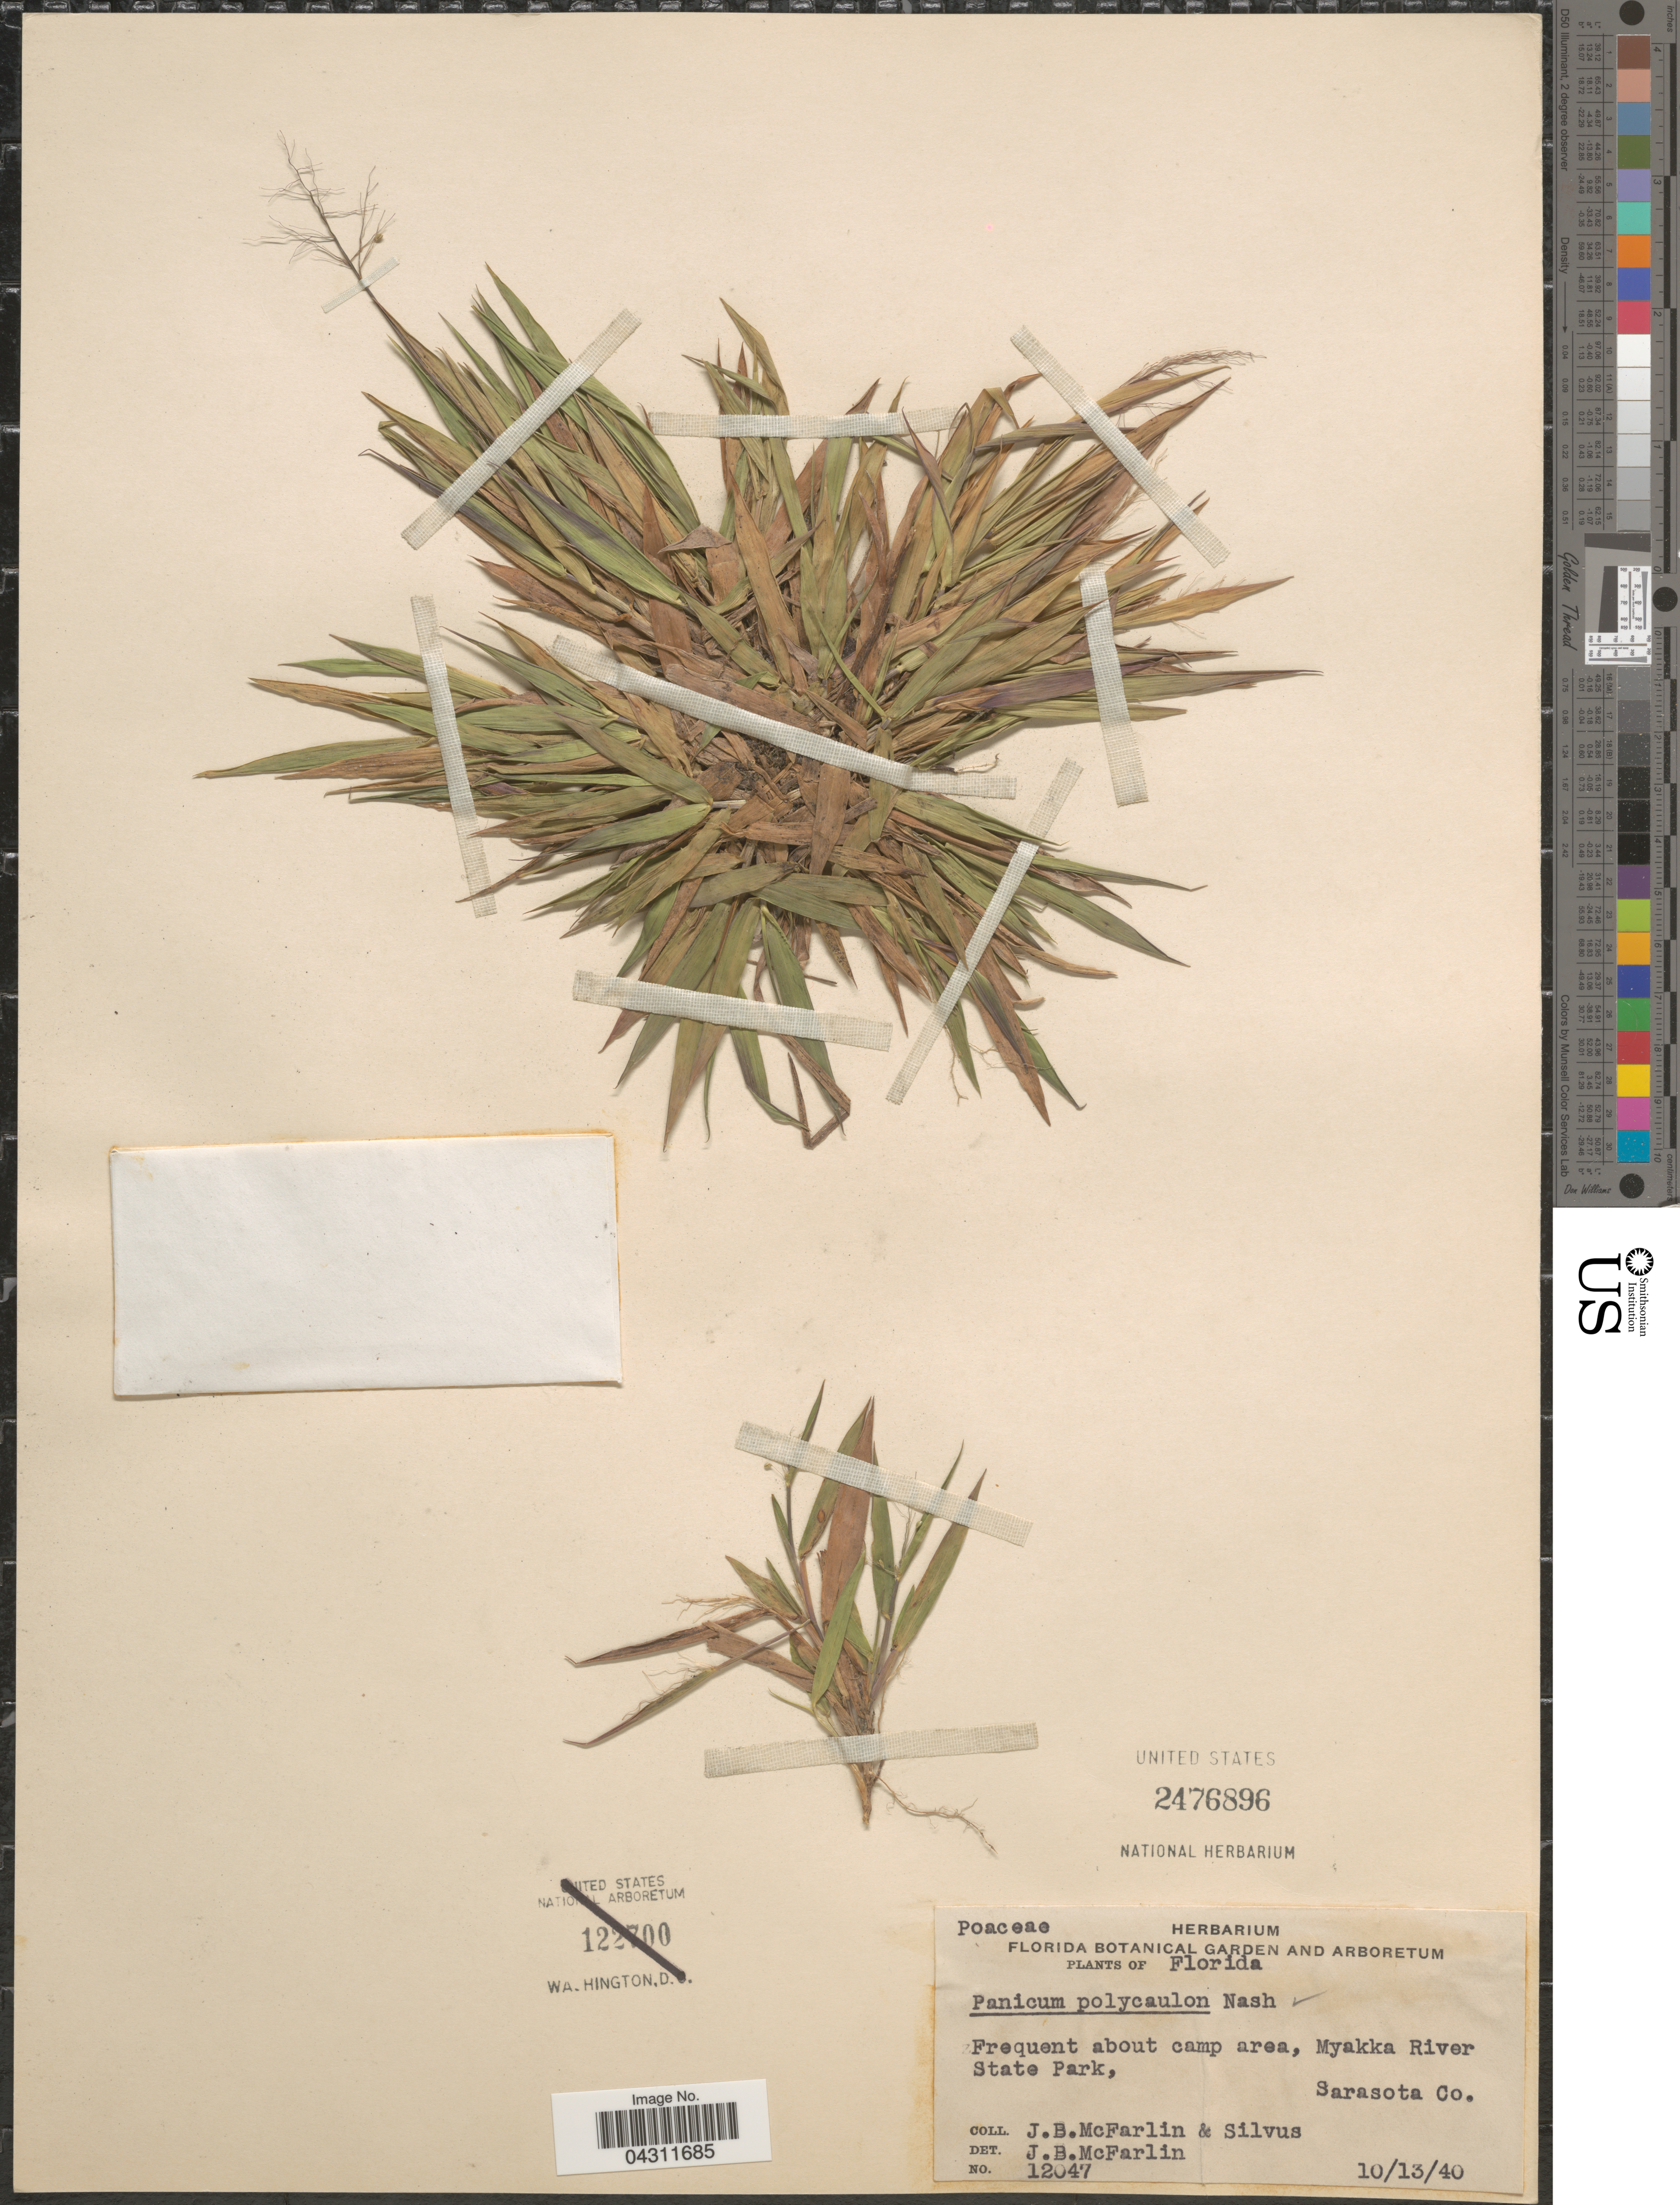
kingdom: Plantae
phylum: Tracheophyta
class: Liliopsida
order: Poales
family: Poaceae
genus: Dichanthelium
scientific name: Dichanthelium strigosum var. glabrescens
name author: (Griseb.) Freckmann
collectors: J. McFarlin & Silvus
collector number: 12047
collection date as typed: Transcribed d/m/y: 13/10/40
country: United States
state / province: Florida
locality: Frequent about camp area, Myakka River State Park, Sarasota Co.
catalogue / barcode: US 2476896